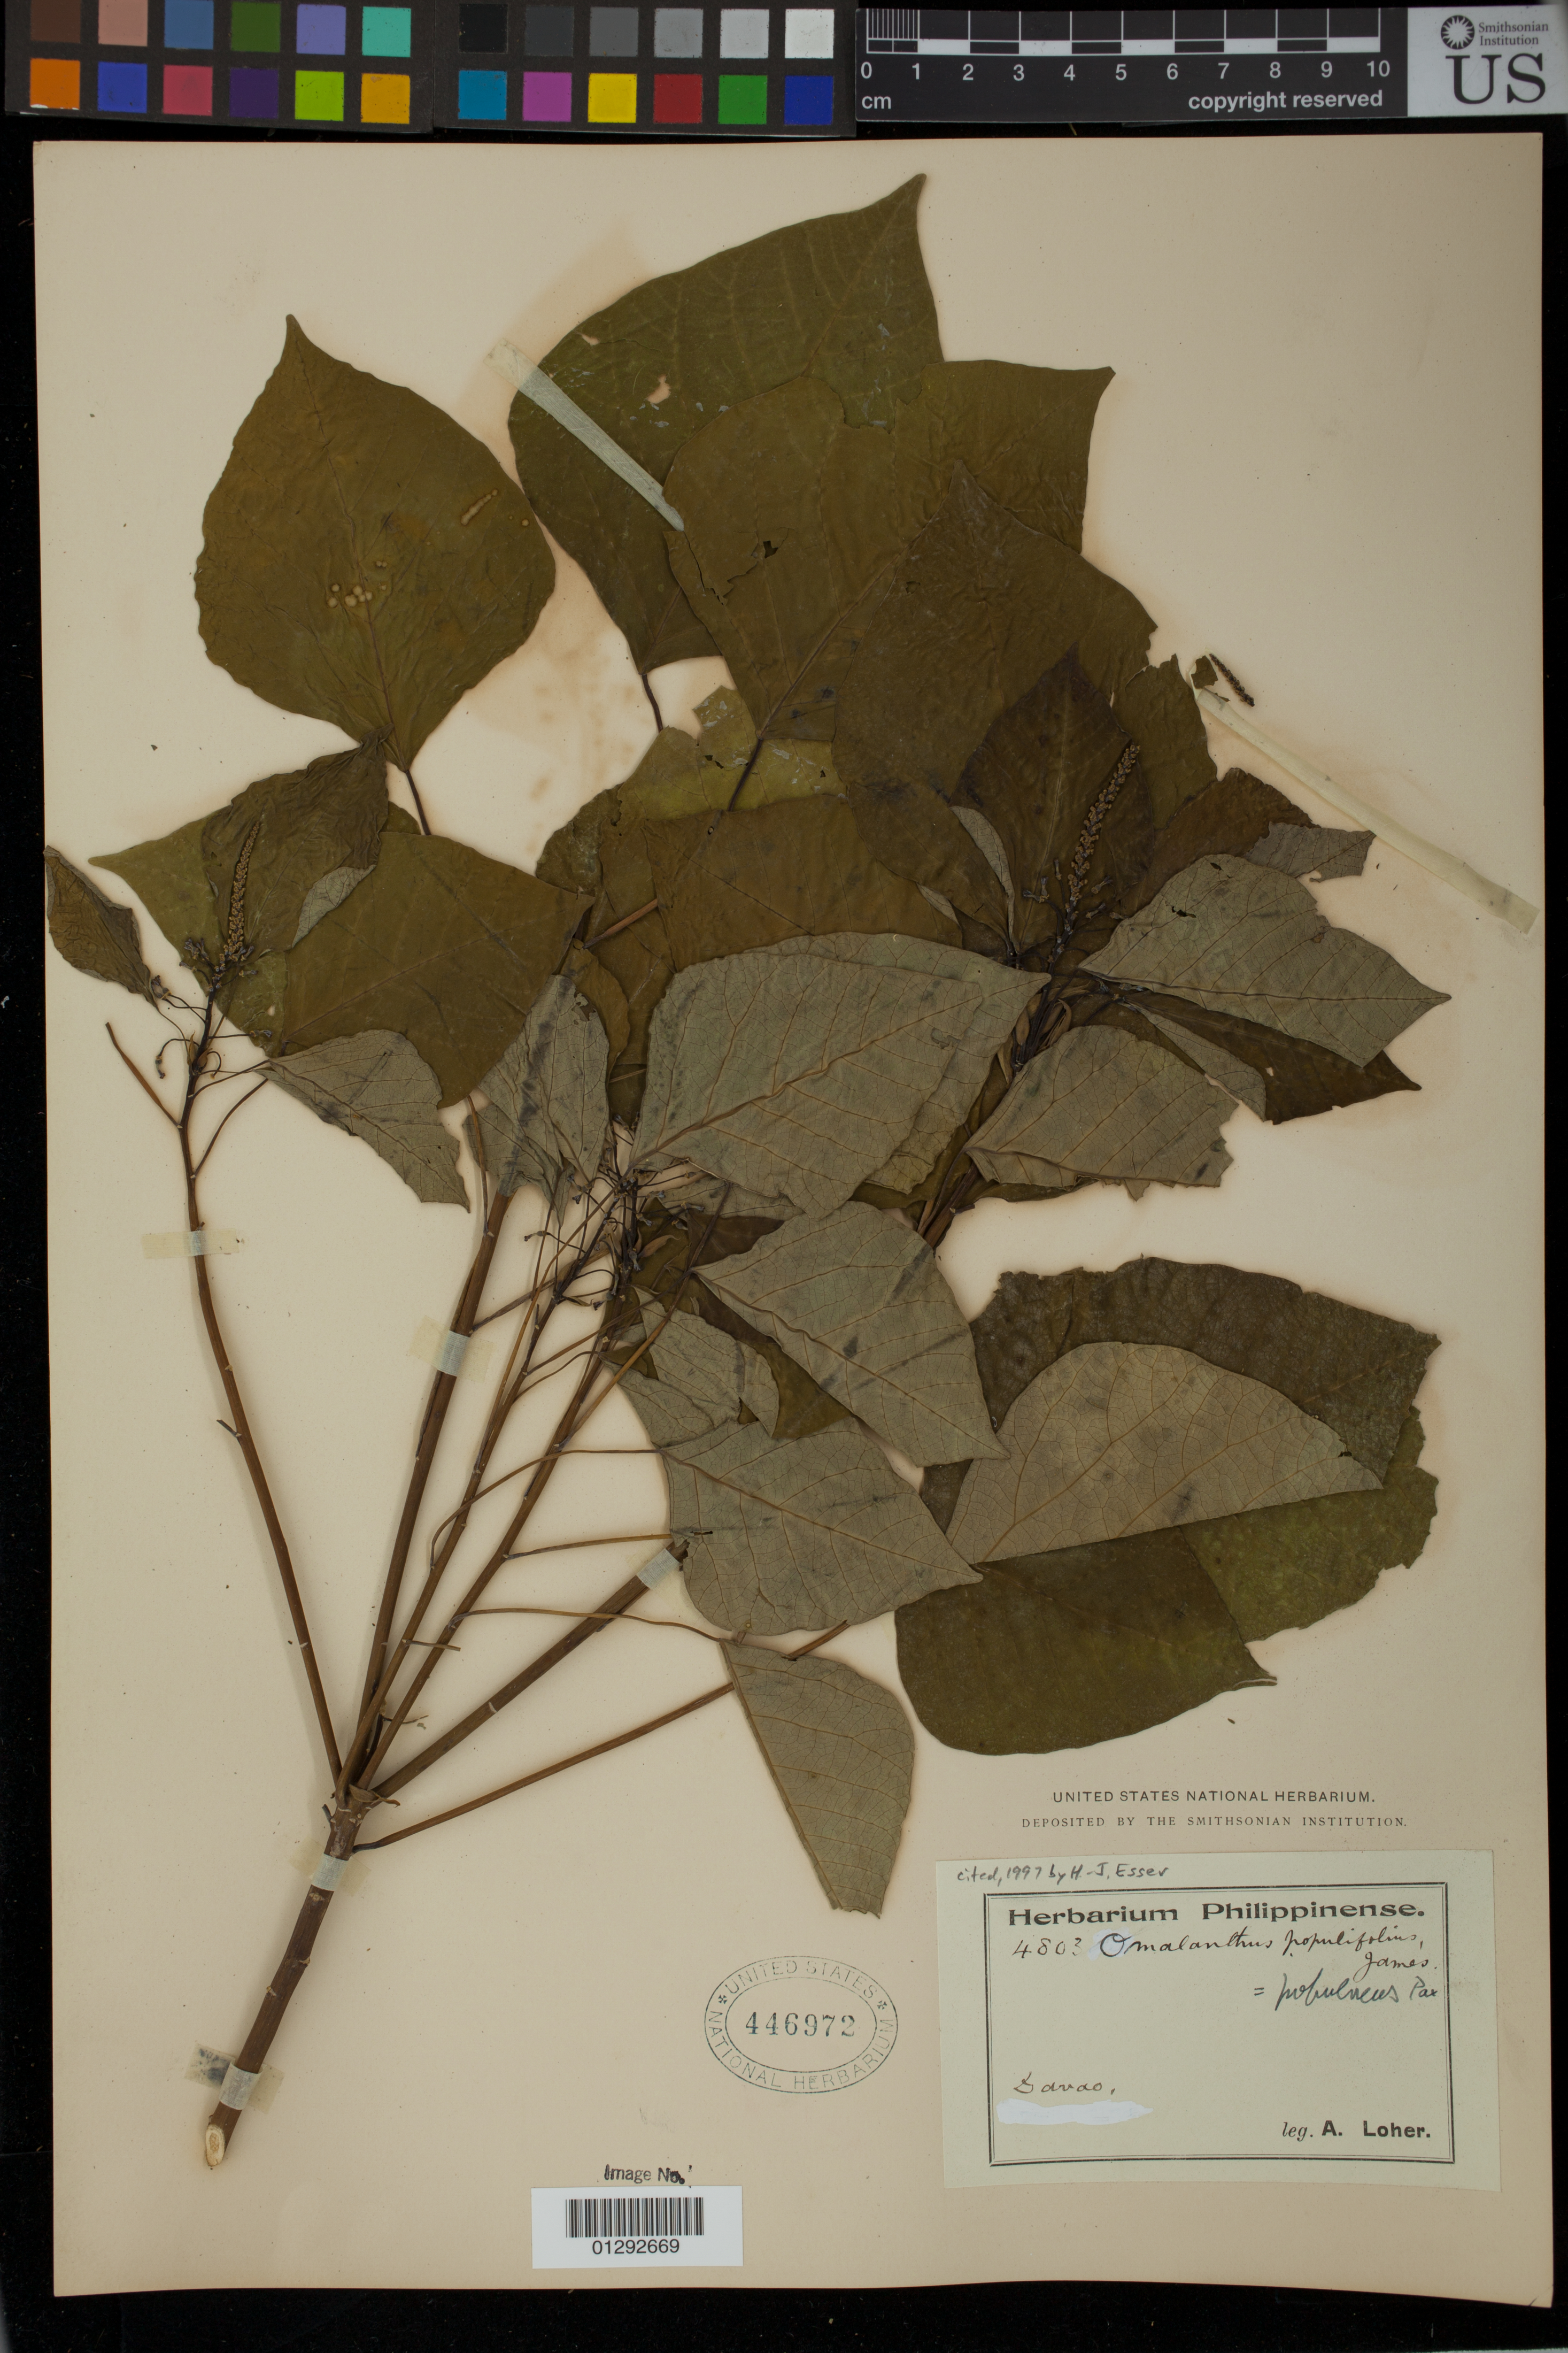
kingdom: Plantae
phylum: Tracheophyta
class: Magnoliopsida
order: Malpighiales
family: Euphorbiaceae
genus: Homalanthus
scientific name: Homalanthus populneus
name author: (Geiseler) Kuntze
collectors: A. Loher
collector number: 4803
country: Philippines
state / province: Davao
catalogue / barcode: US 446972